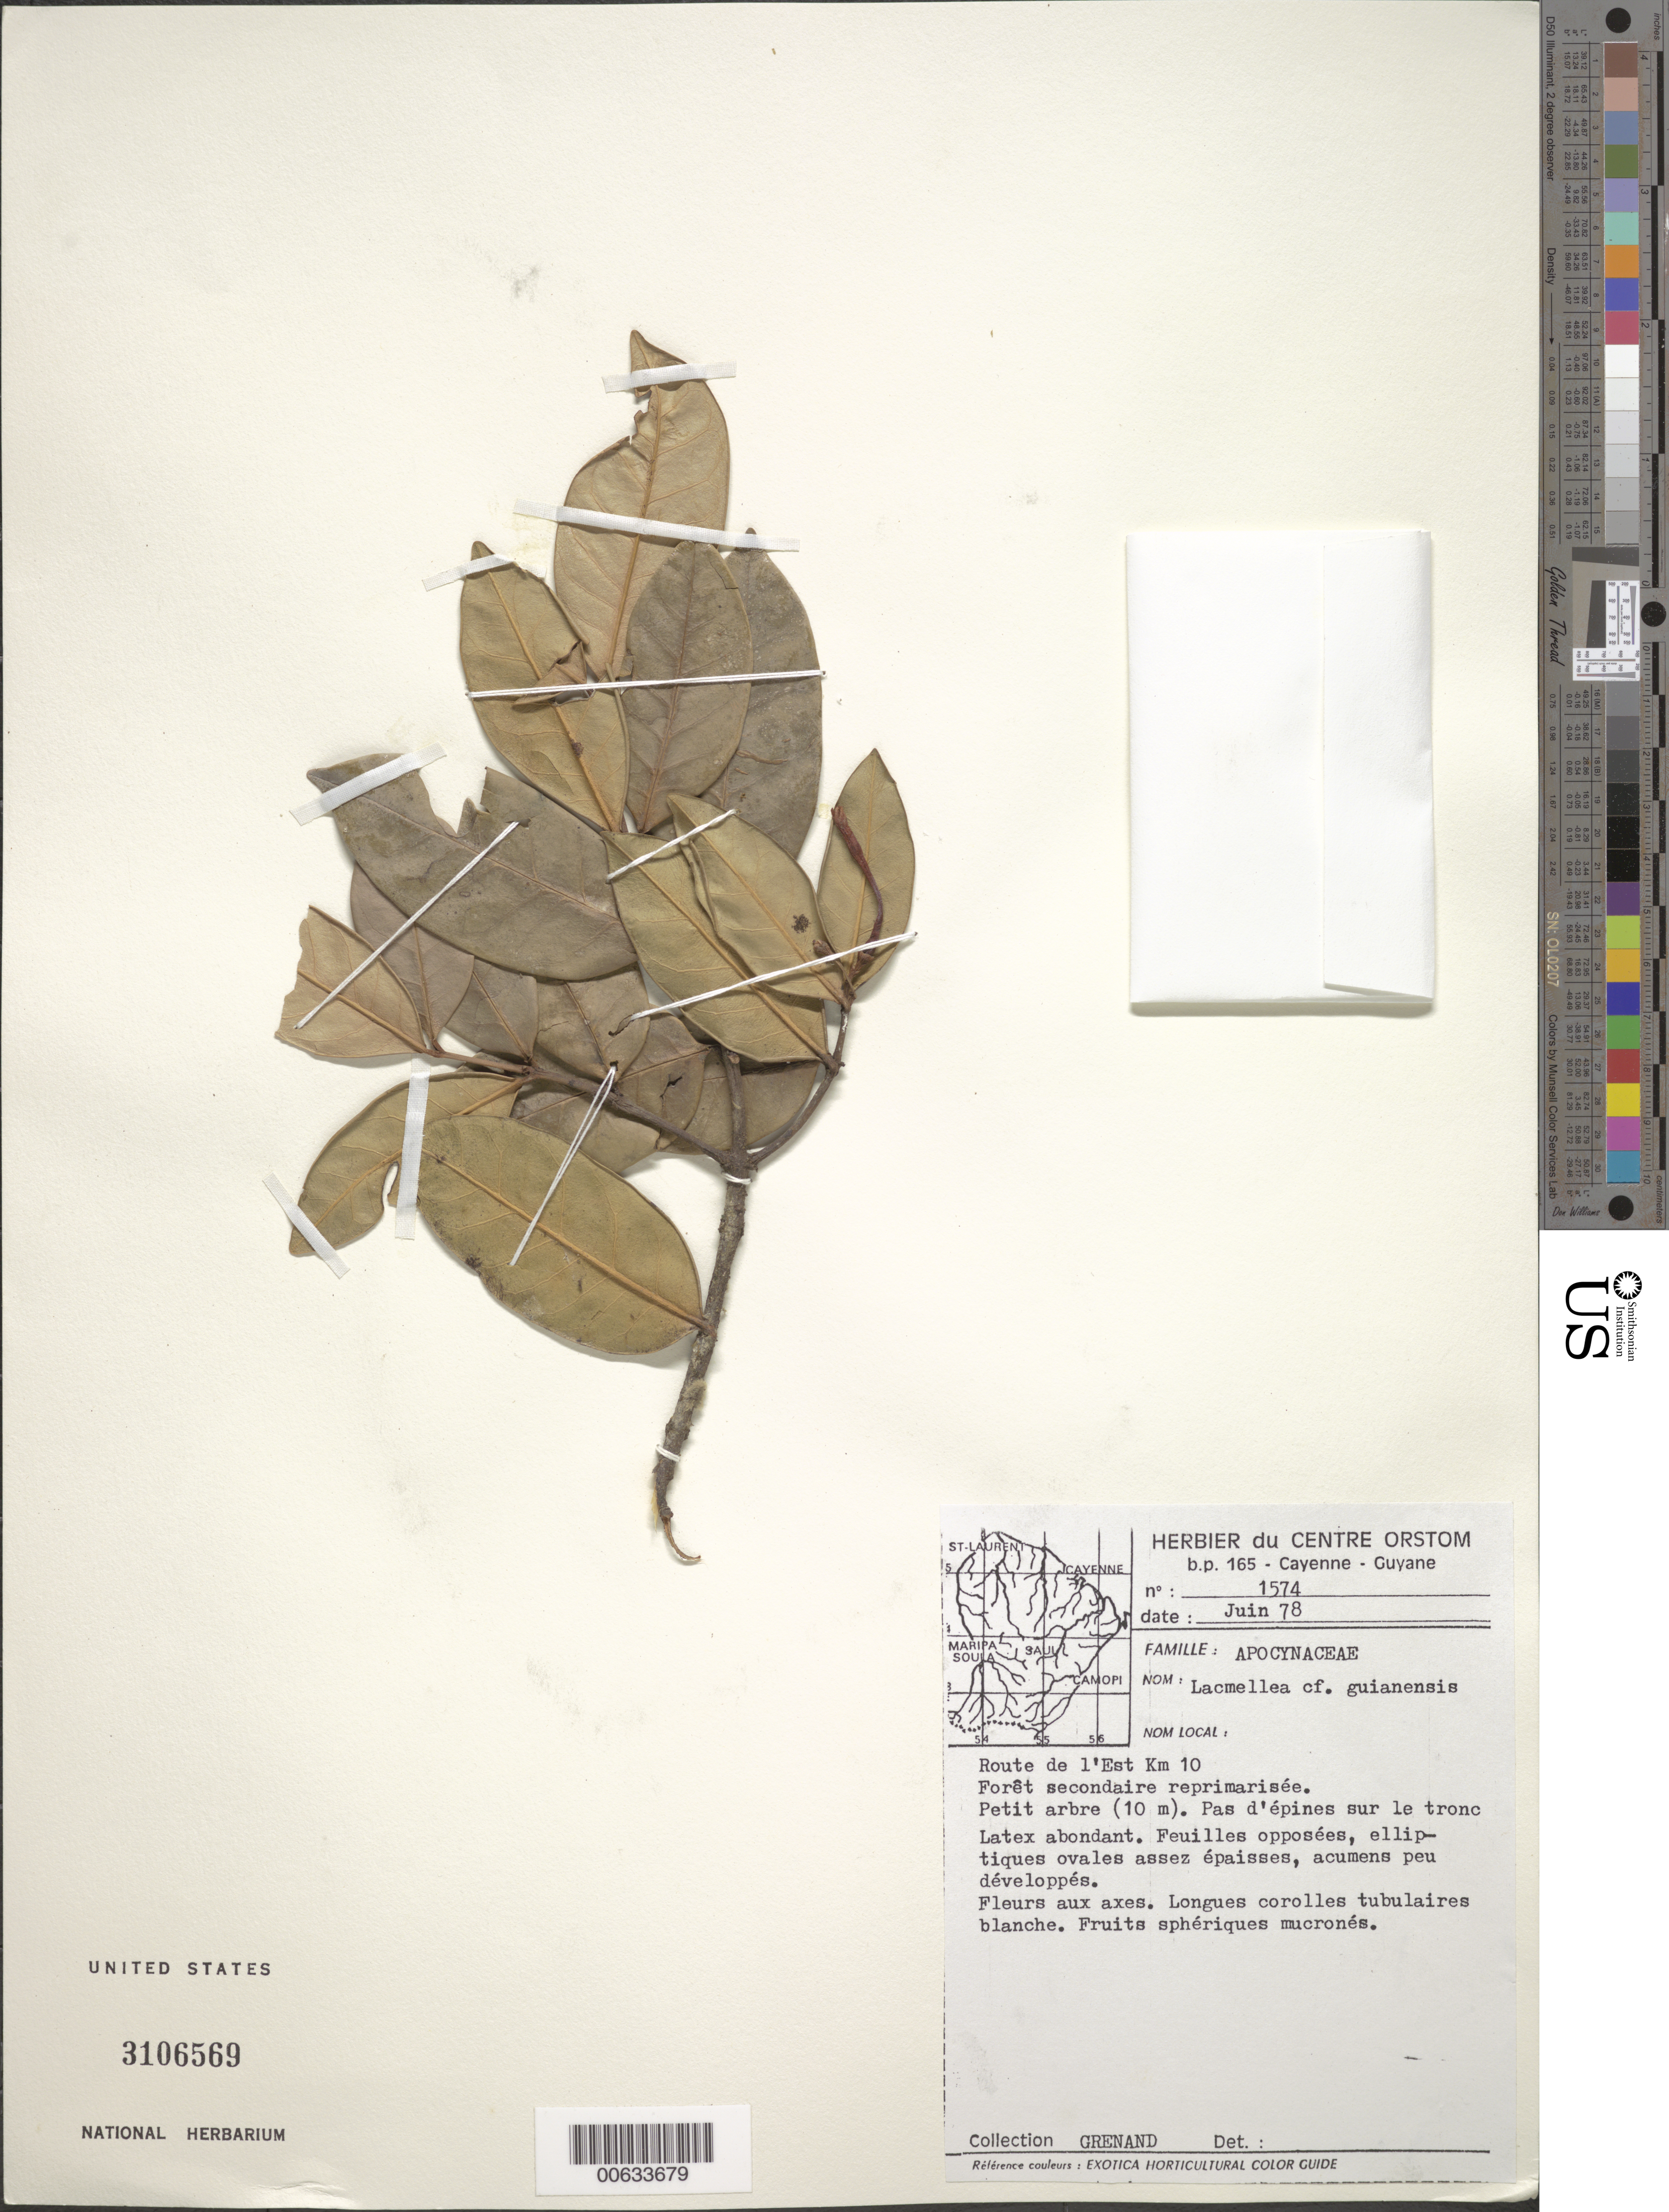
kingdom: Plantae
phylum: Tracheophyta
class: Magnoliopsida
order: Gentianales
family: Apocynaceae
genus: Lacmellea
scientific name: Lacmellea guyanensis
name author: (Müll. Arg.) Monach.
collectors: P. Grenand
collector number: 1574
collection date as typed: Jun-78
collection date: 1978-06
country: French Guiana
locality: Route de l'Est, km 10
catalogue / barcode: US 3106569